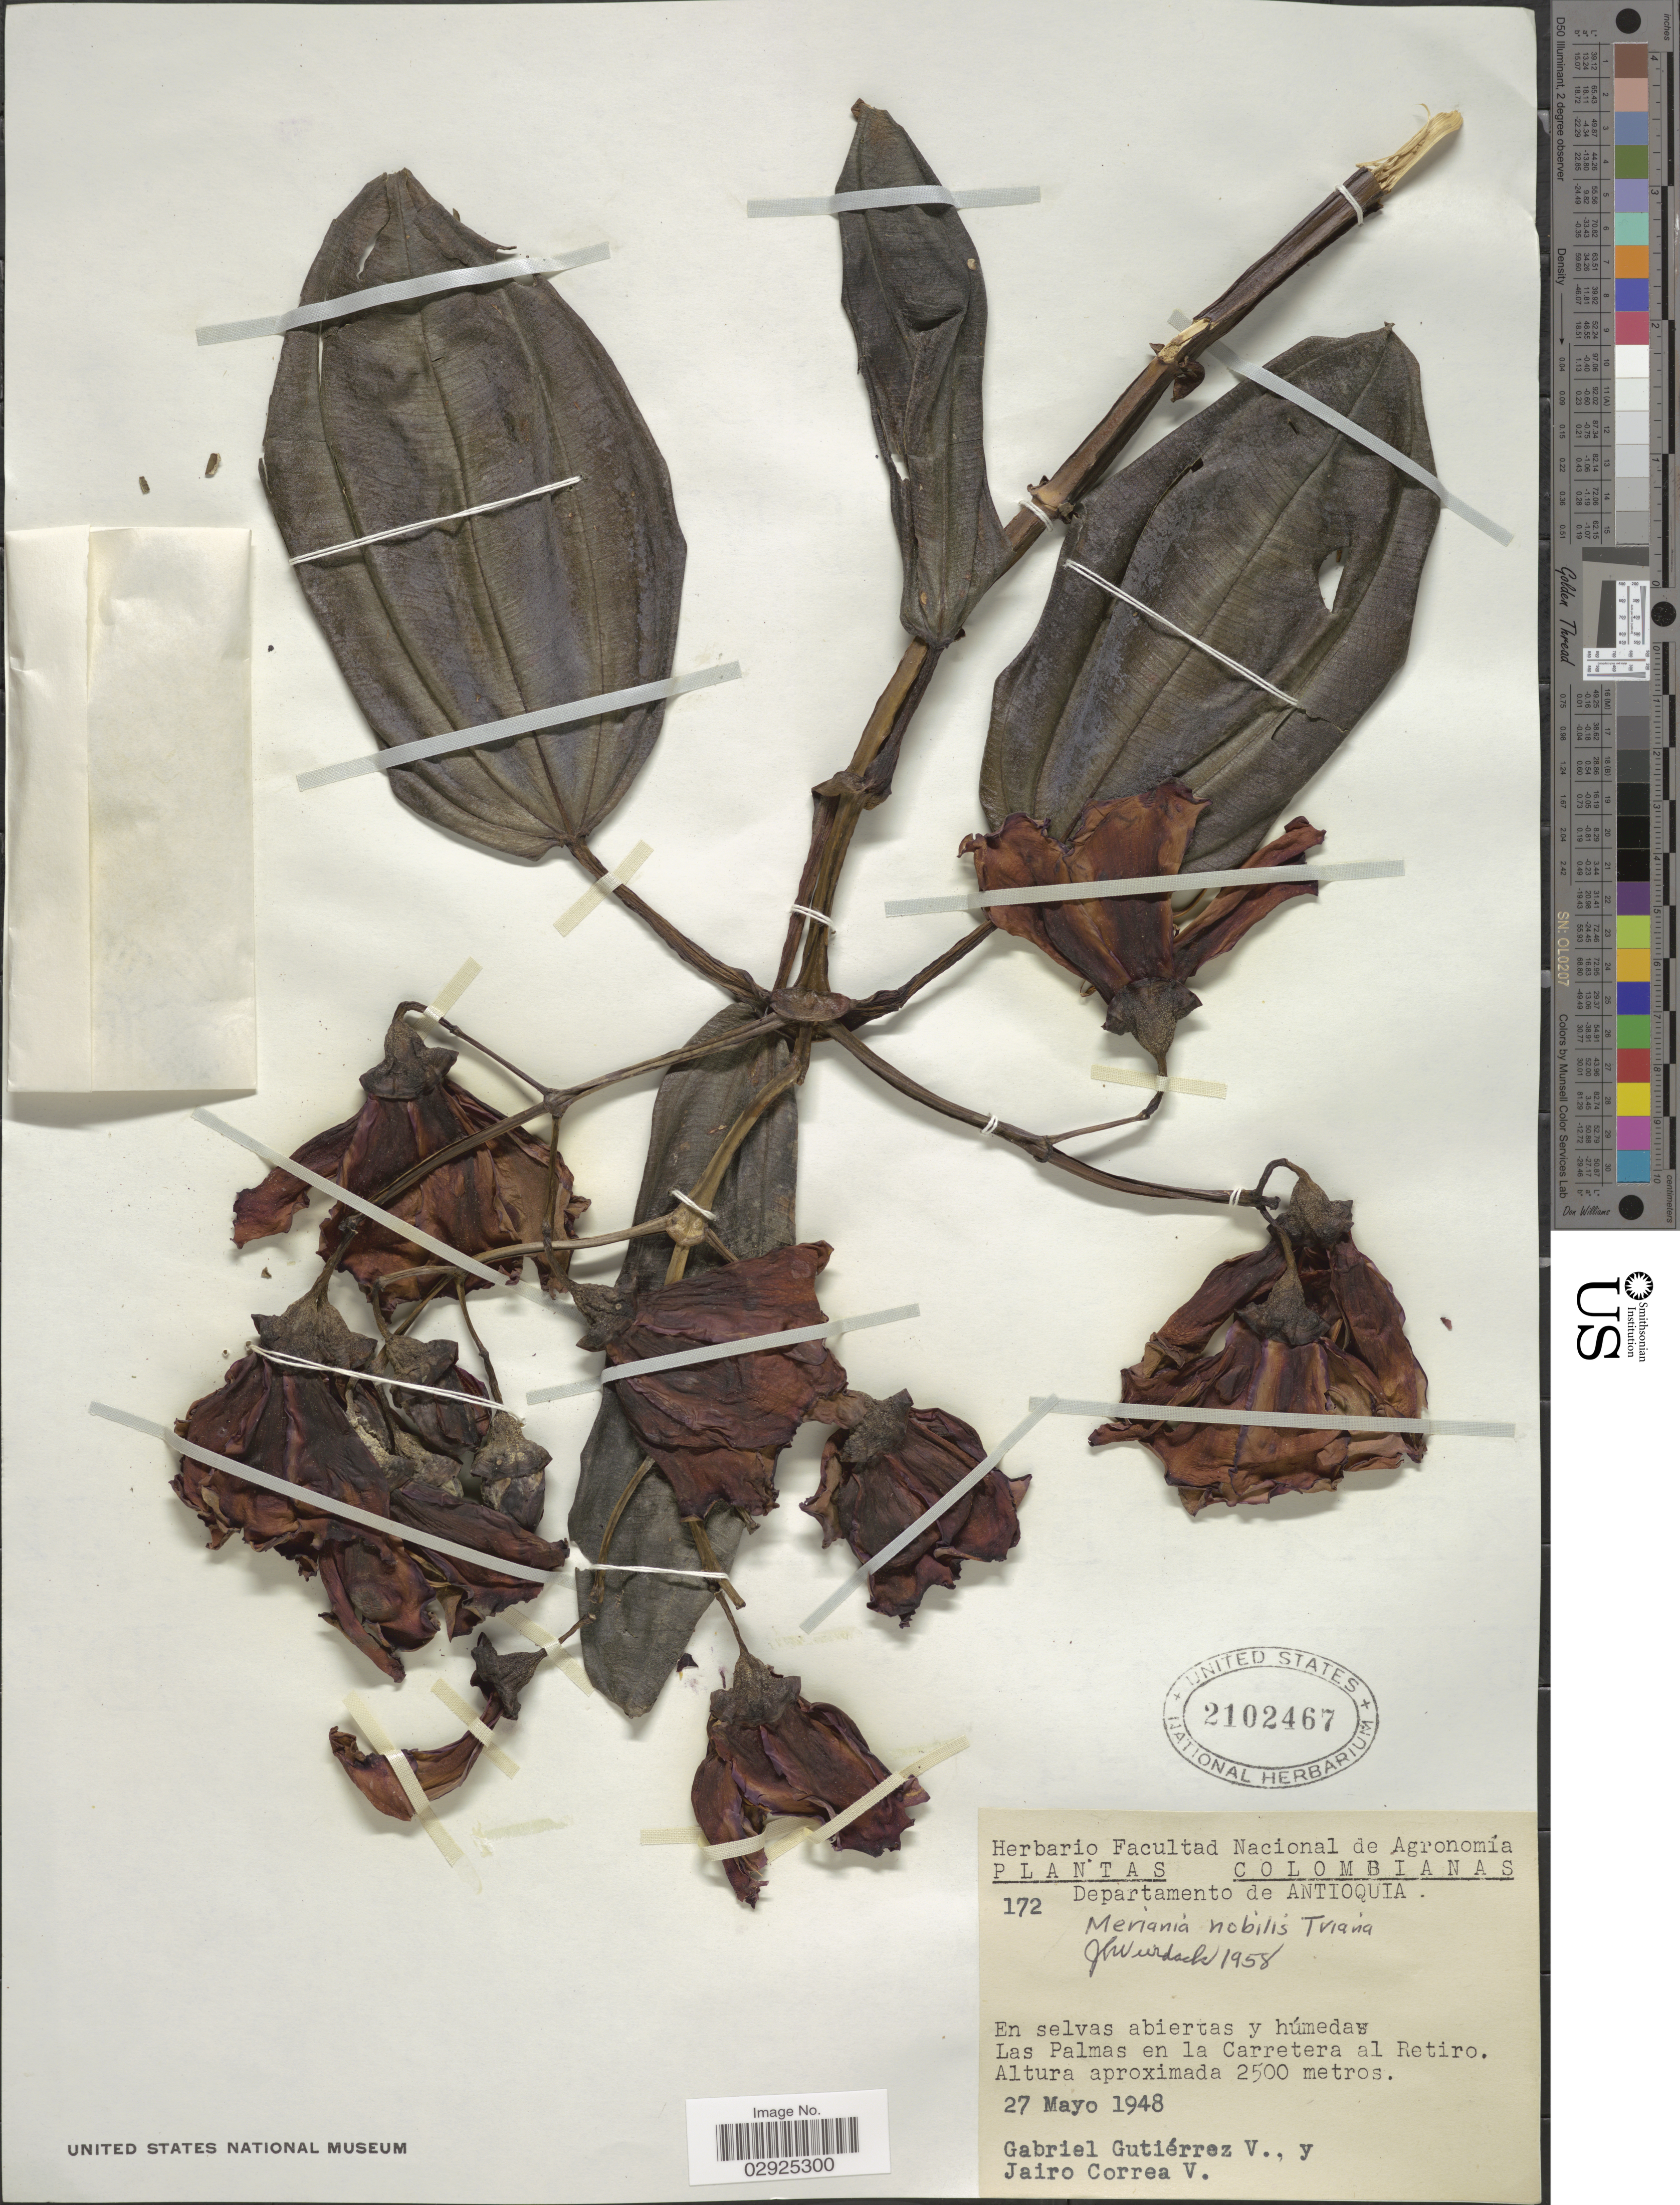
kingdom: Plantae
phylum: Tracheophyta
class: Magnoliopsida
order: Myrtales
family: Melastomataceae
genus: Meriania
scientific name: Meriania nobilis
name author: Triana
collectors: G. Gutiérrez V. & J. Correa V.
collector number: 172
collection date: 1948-05-27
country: Colombia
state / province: Antioquia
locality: Departamento de Antioquia, Las Palmas en la Carretera al Retiro.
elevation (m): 2500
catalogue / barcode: US 2102467